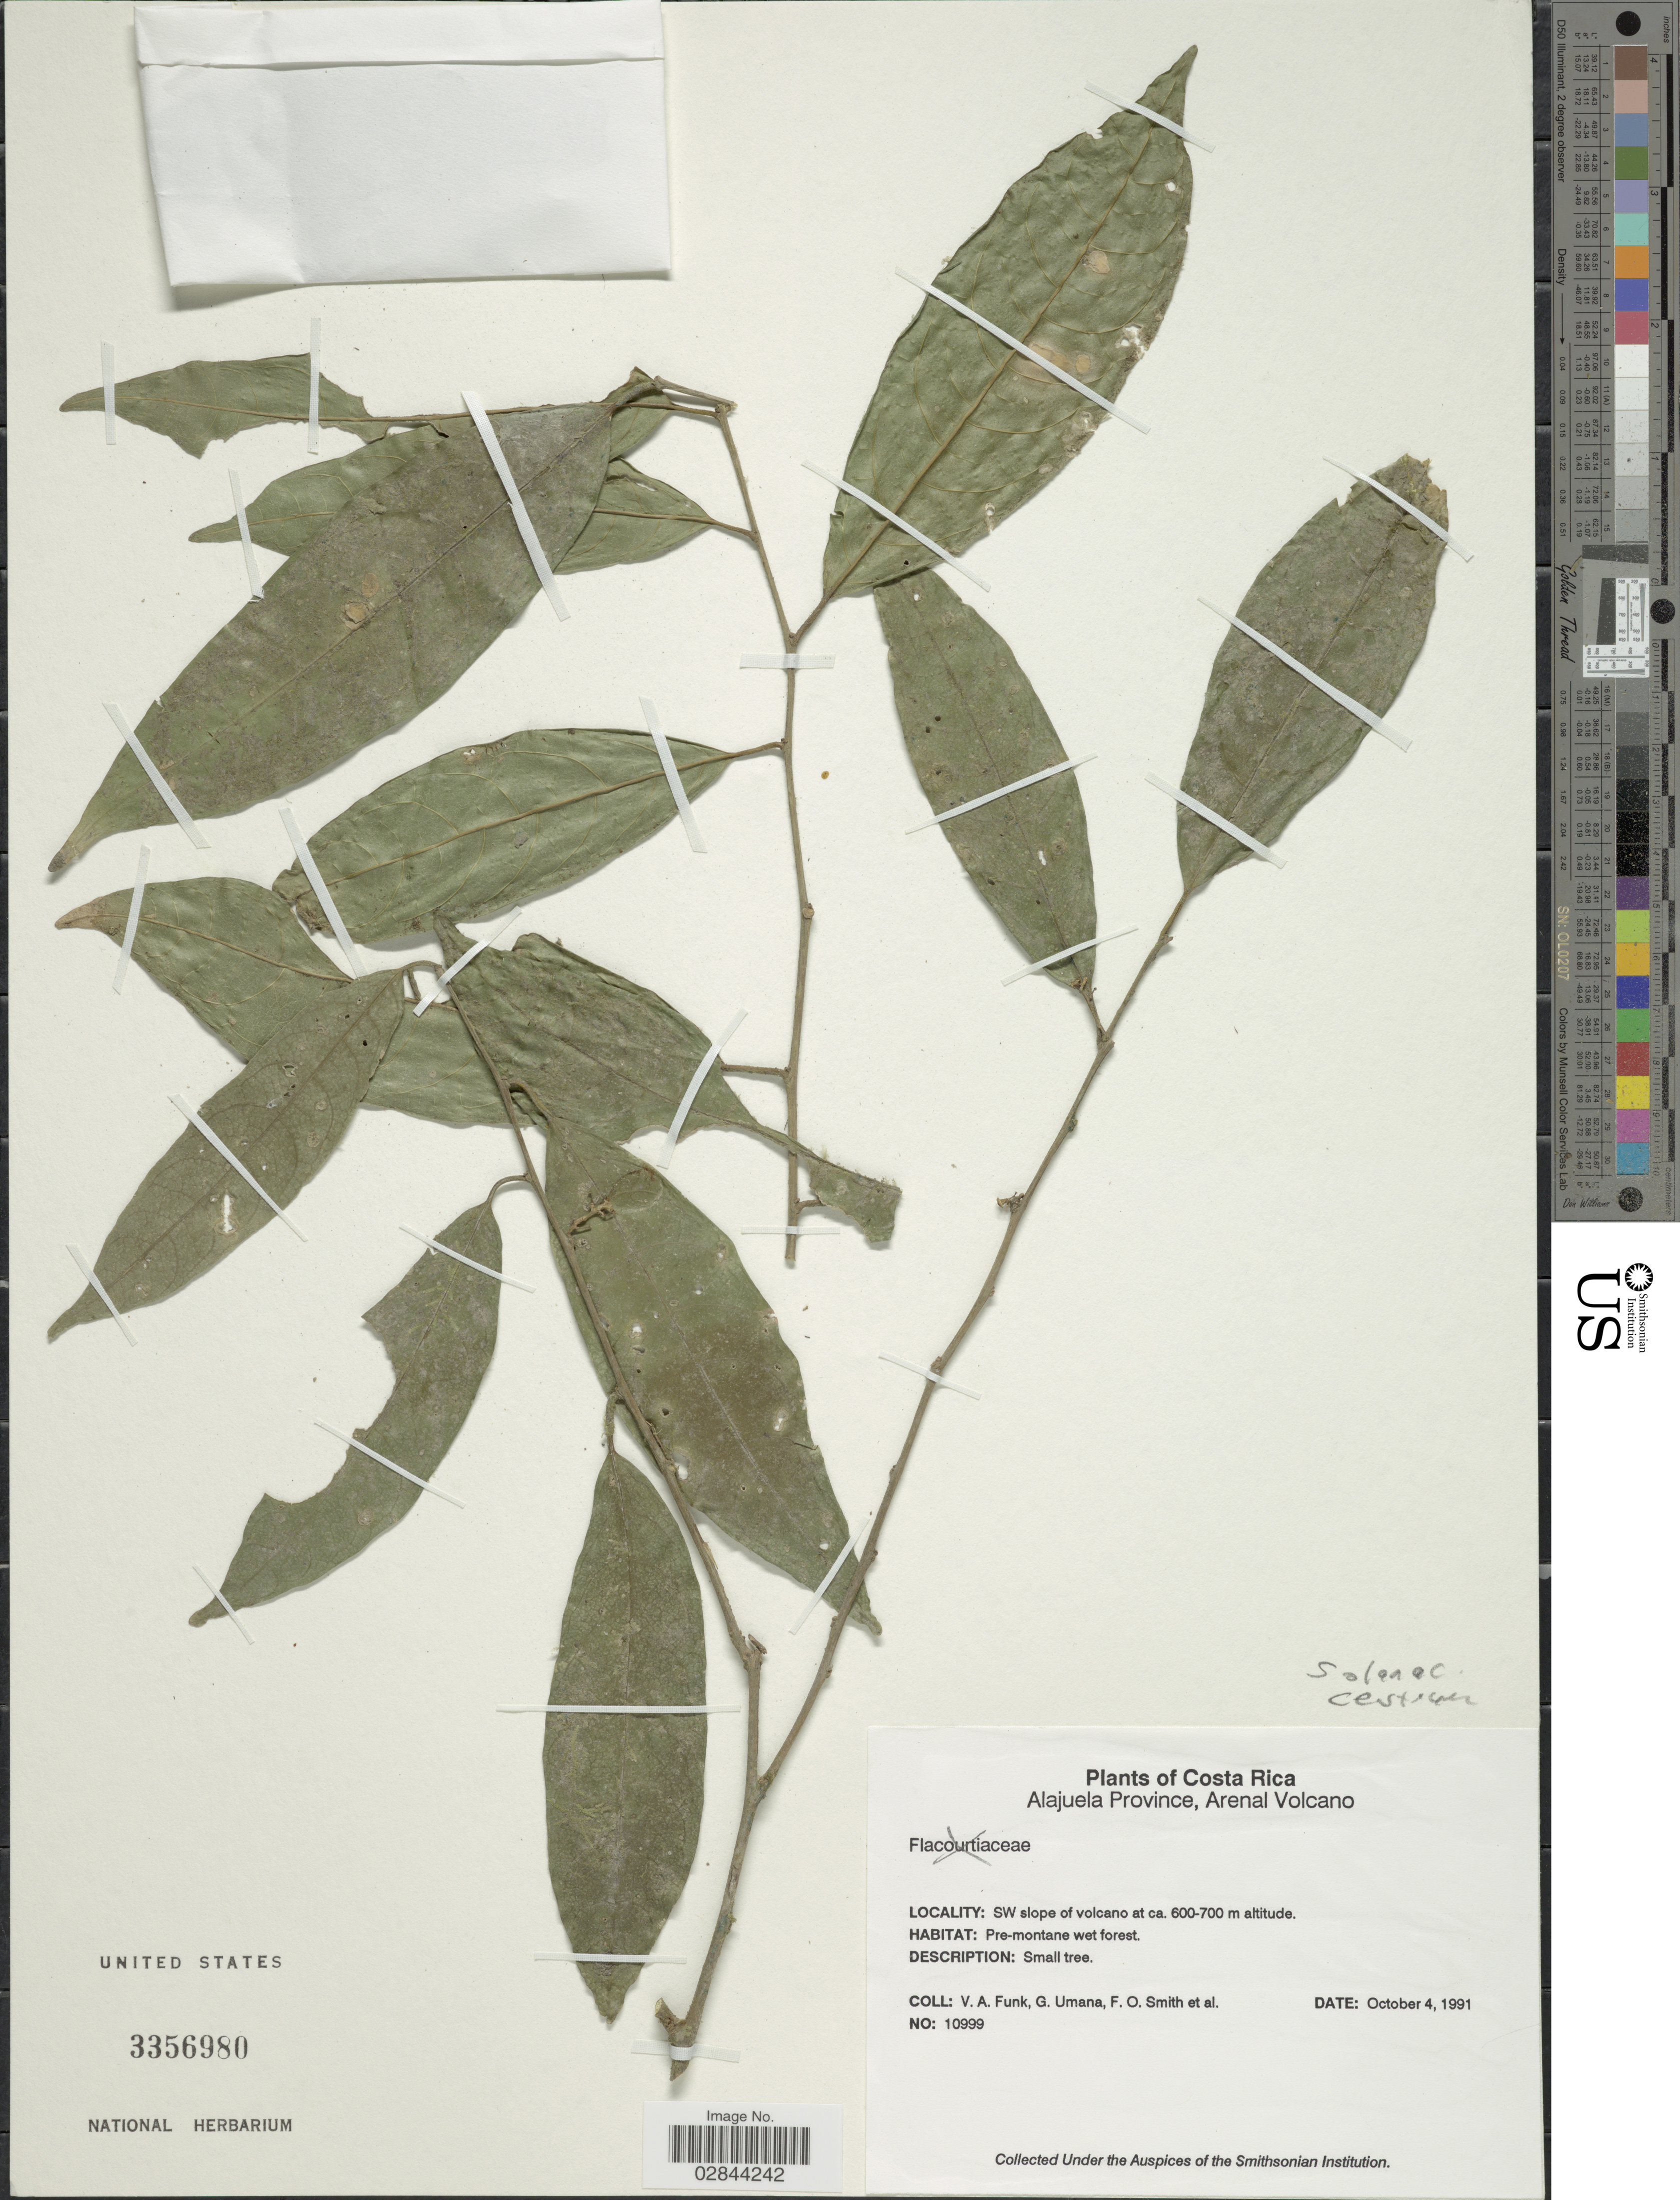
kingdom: Plantae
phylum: Tracheophyta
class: Magnoliopsida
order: Solanales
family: Solanaceae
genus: Cestrum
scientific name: Cestrum sp.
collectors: V. Funk, G. Umana, F. Smith & et al.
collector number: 10999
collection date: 1991-10-04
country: Costa Rica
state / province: Alajuela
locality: Arenal Volcano, SW slope of volcano.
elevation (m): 600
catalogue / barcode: US 3356980